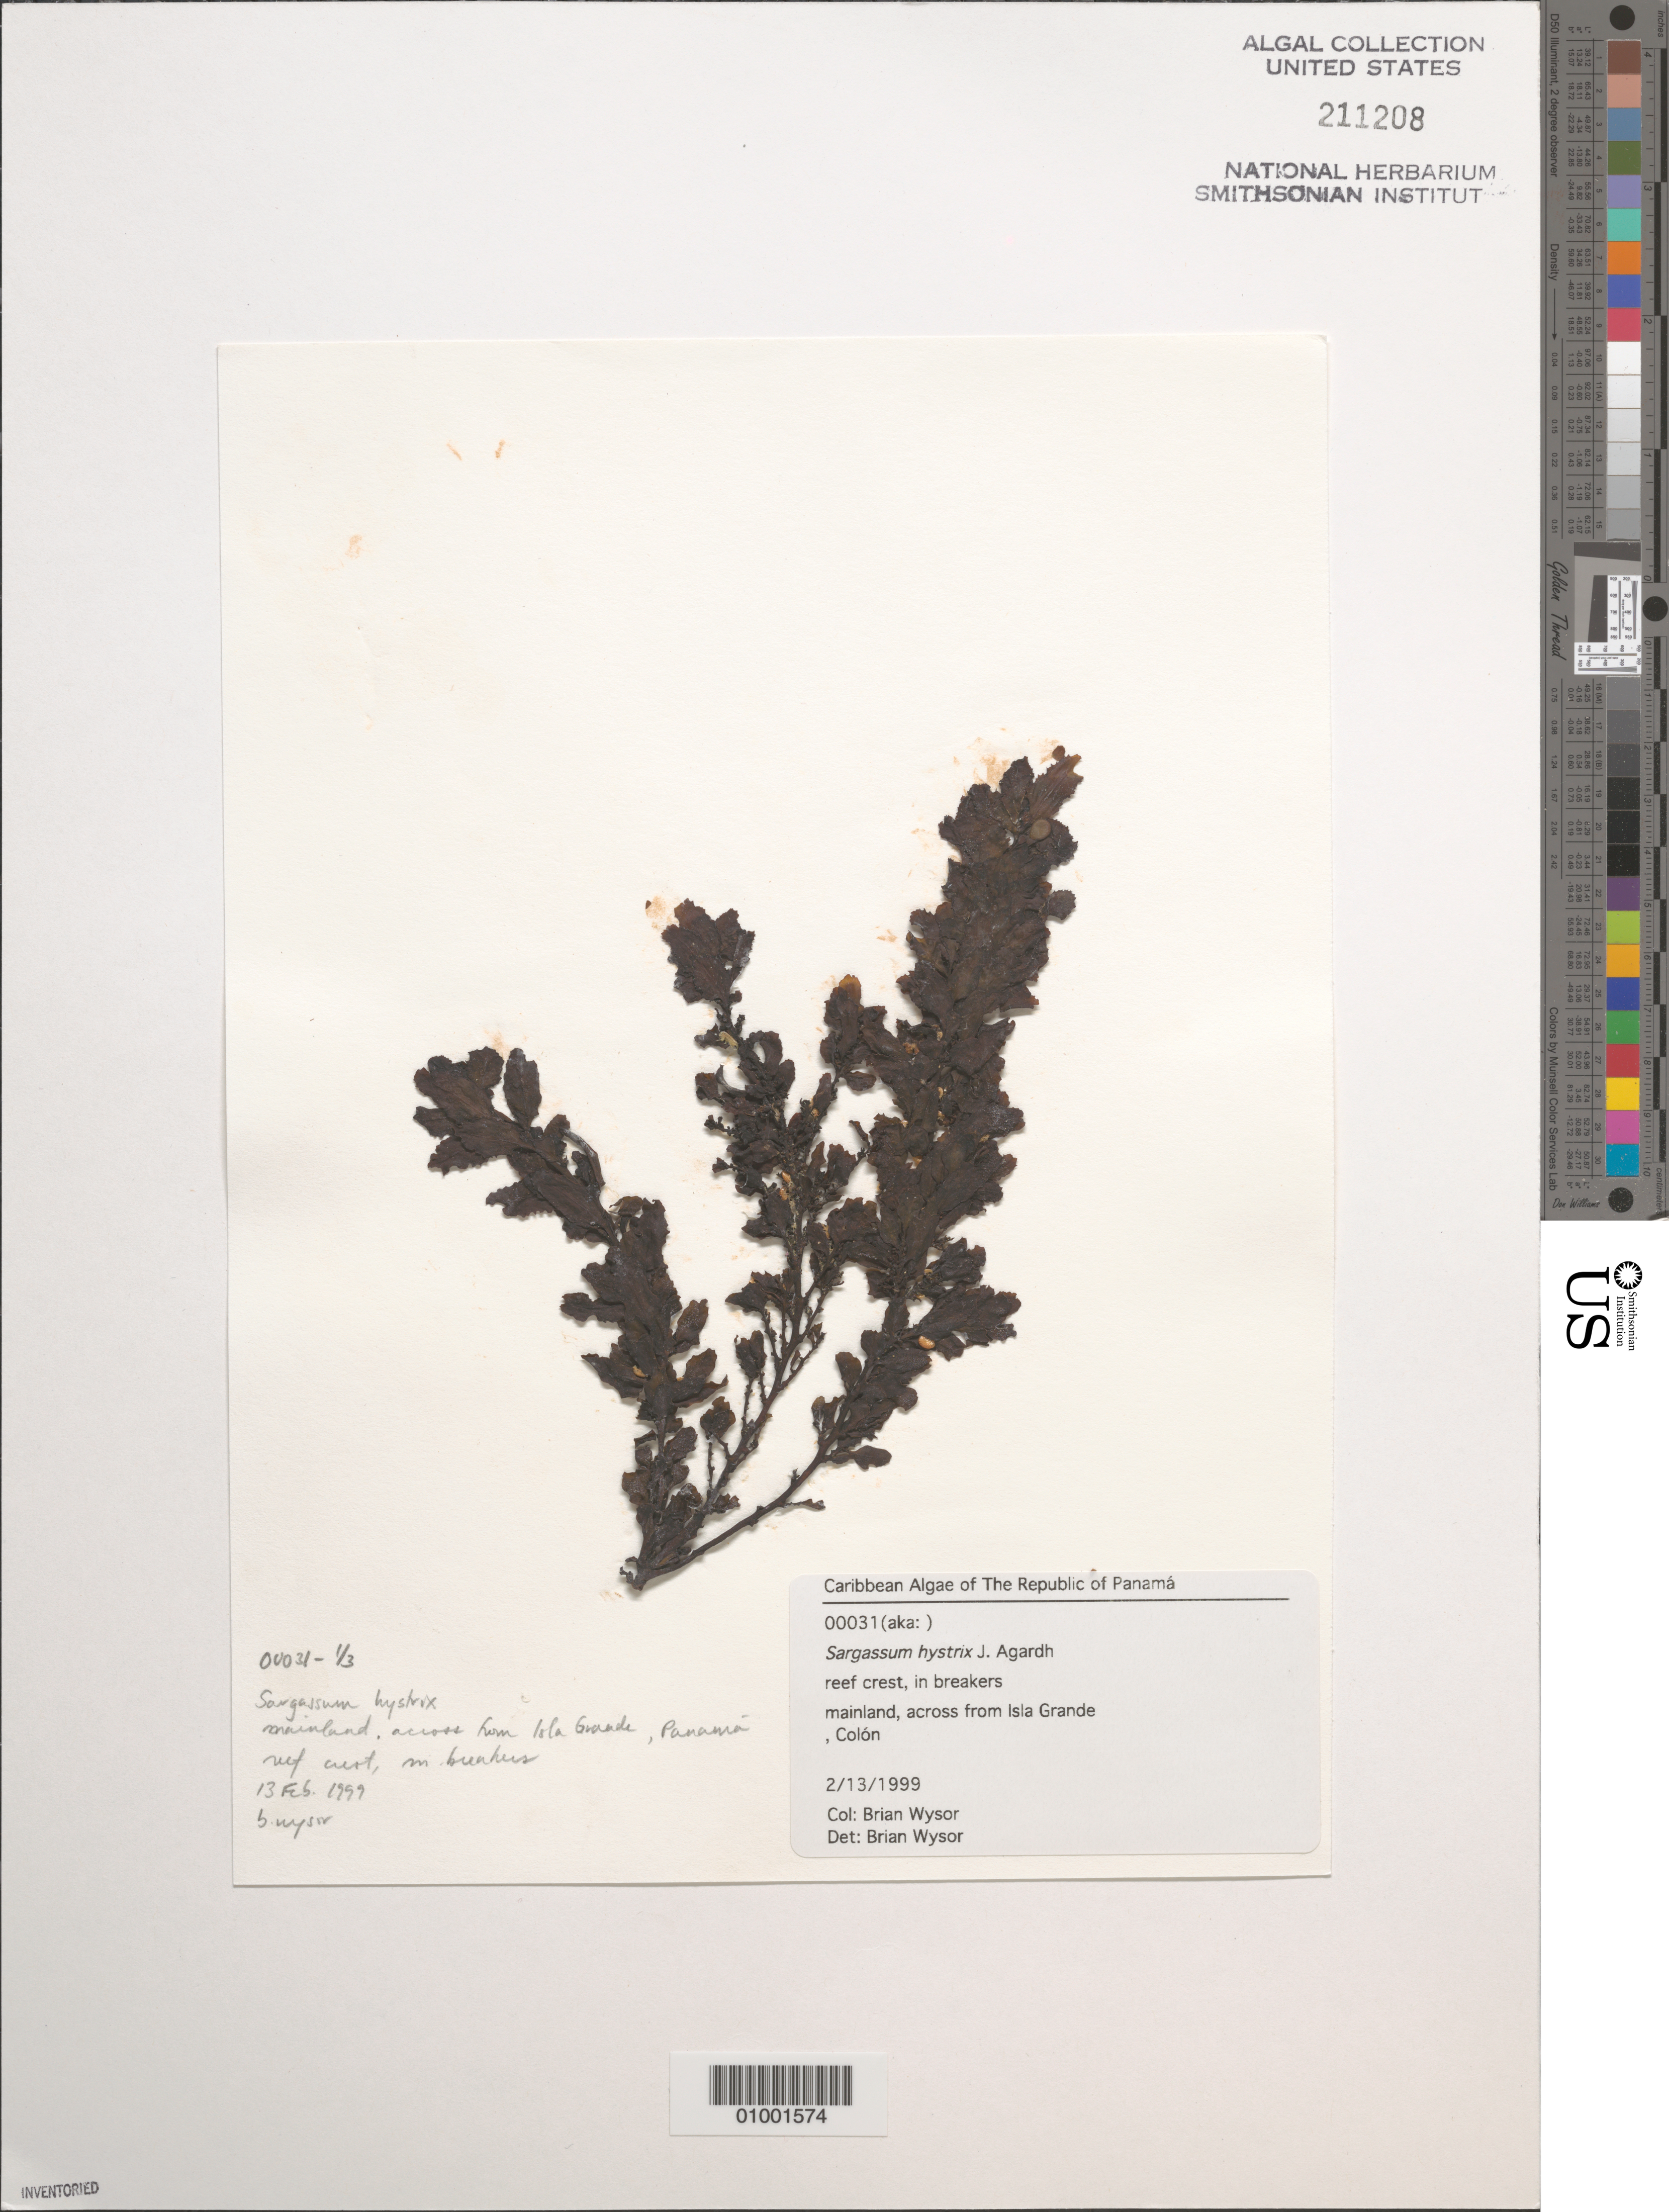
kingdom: Chromista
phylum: Ochrophyta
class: Phaeophyceae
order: Fucales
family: Sargassaceae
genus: Sargassum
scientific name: Sargassum hystrix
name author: J. Agardh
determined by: Wysor, B.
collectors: B. Wysor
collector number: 00031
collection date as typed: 13 Feb 1999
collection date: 1999-02-13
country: Panama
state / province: Colón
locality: Mainland, across from Isla Grande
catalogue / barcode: US 211208